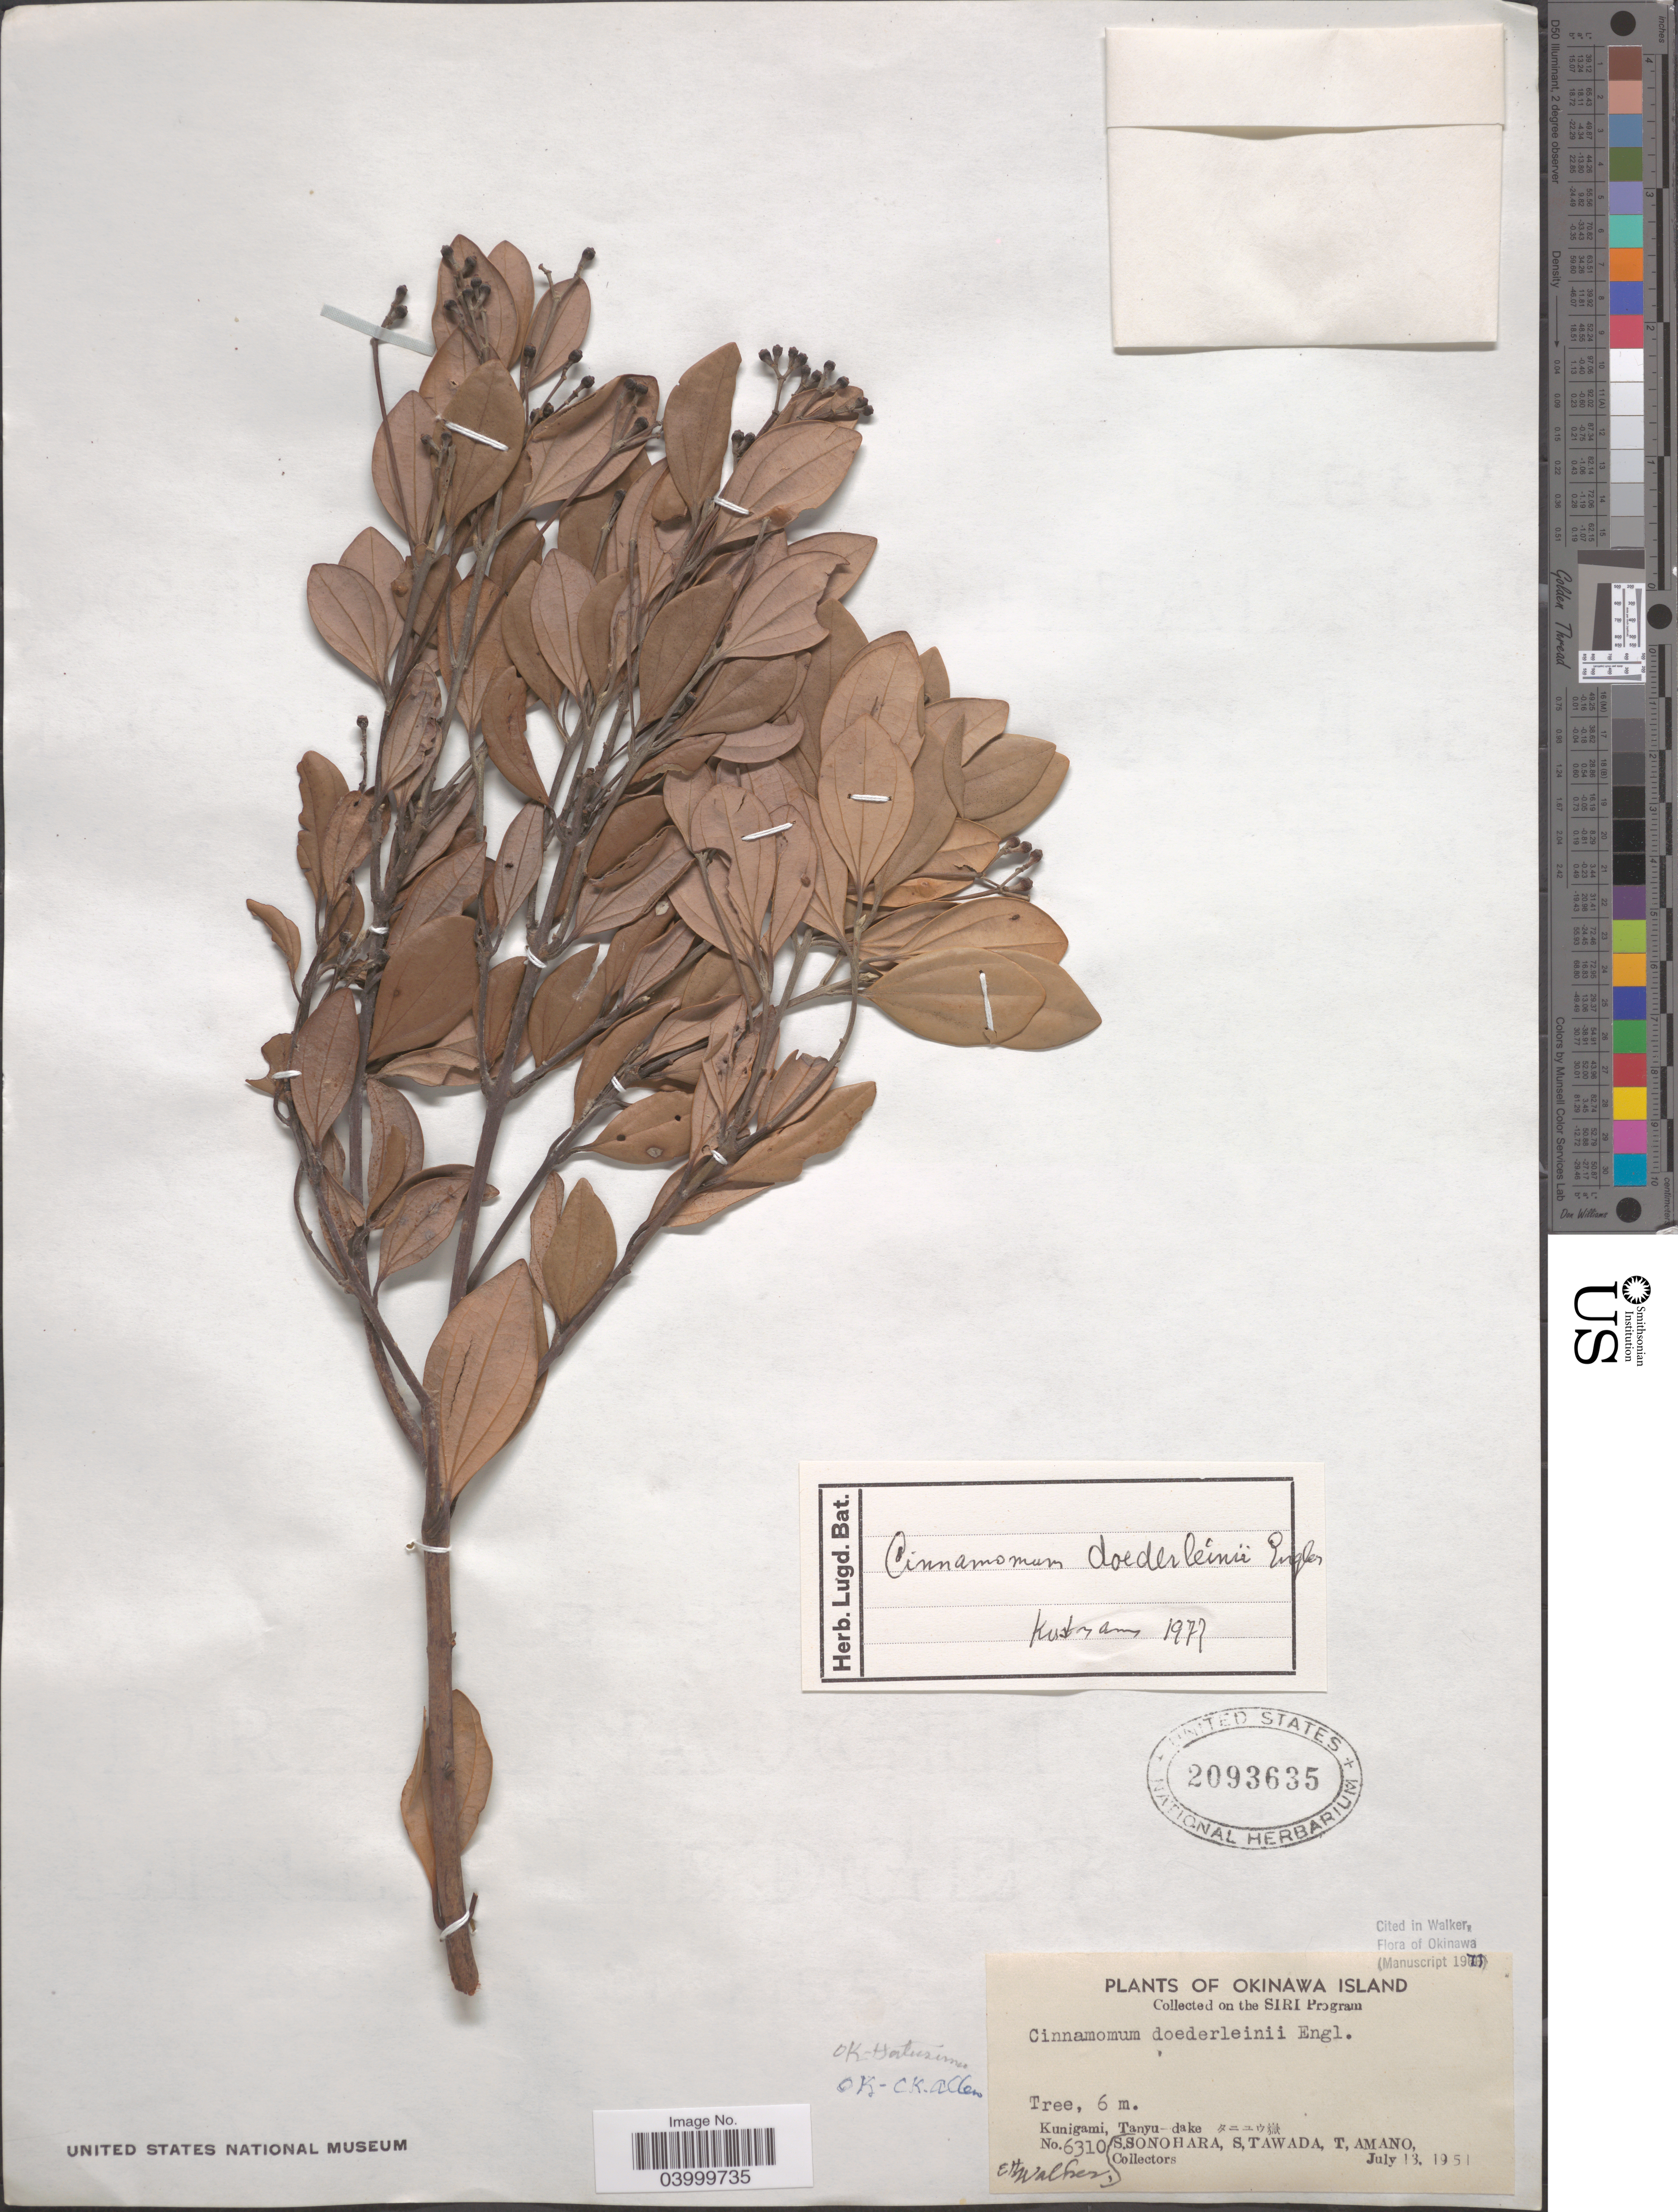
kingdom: Plantae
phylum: Tracheophyta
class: Magnoliopsida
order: Laurales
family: Lauraceae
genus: Cinnamomum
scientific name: Cinnamomum doederleinii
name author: Engl.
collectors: E. H. Walker, S. Sonohara, S. Tawada & T. Amano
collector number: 6310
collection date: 1951-07-13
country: Japan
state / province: Okinawa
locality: Okinawa Island. Kunigami, Tanyu-dake X.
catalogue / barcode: US 2093635